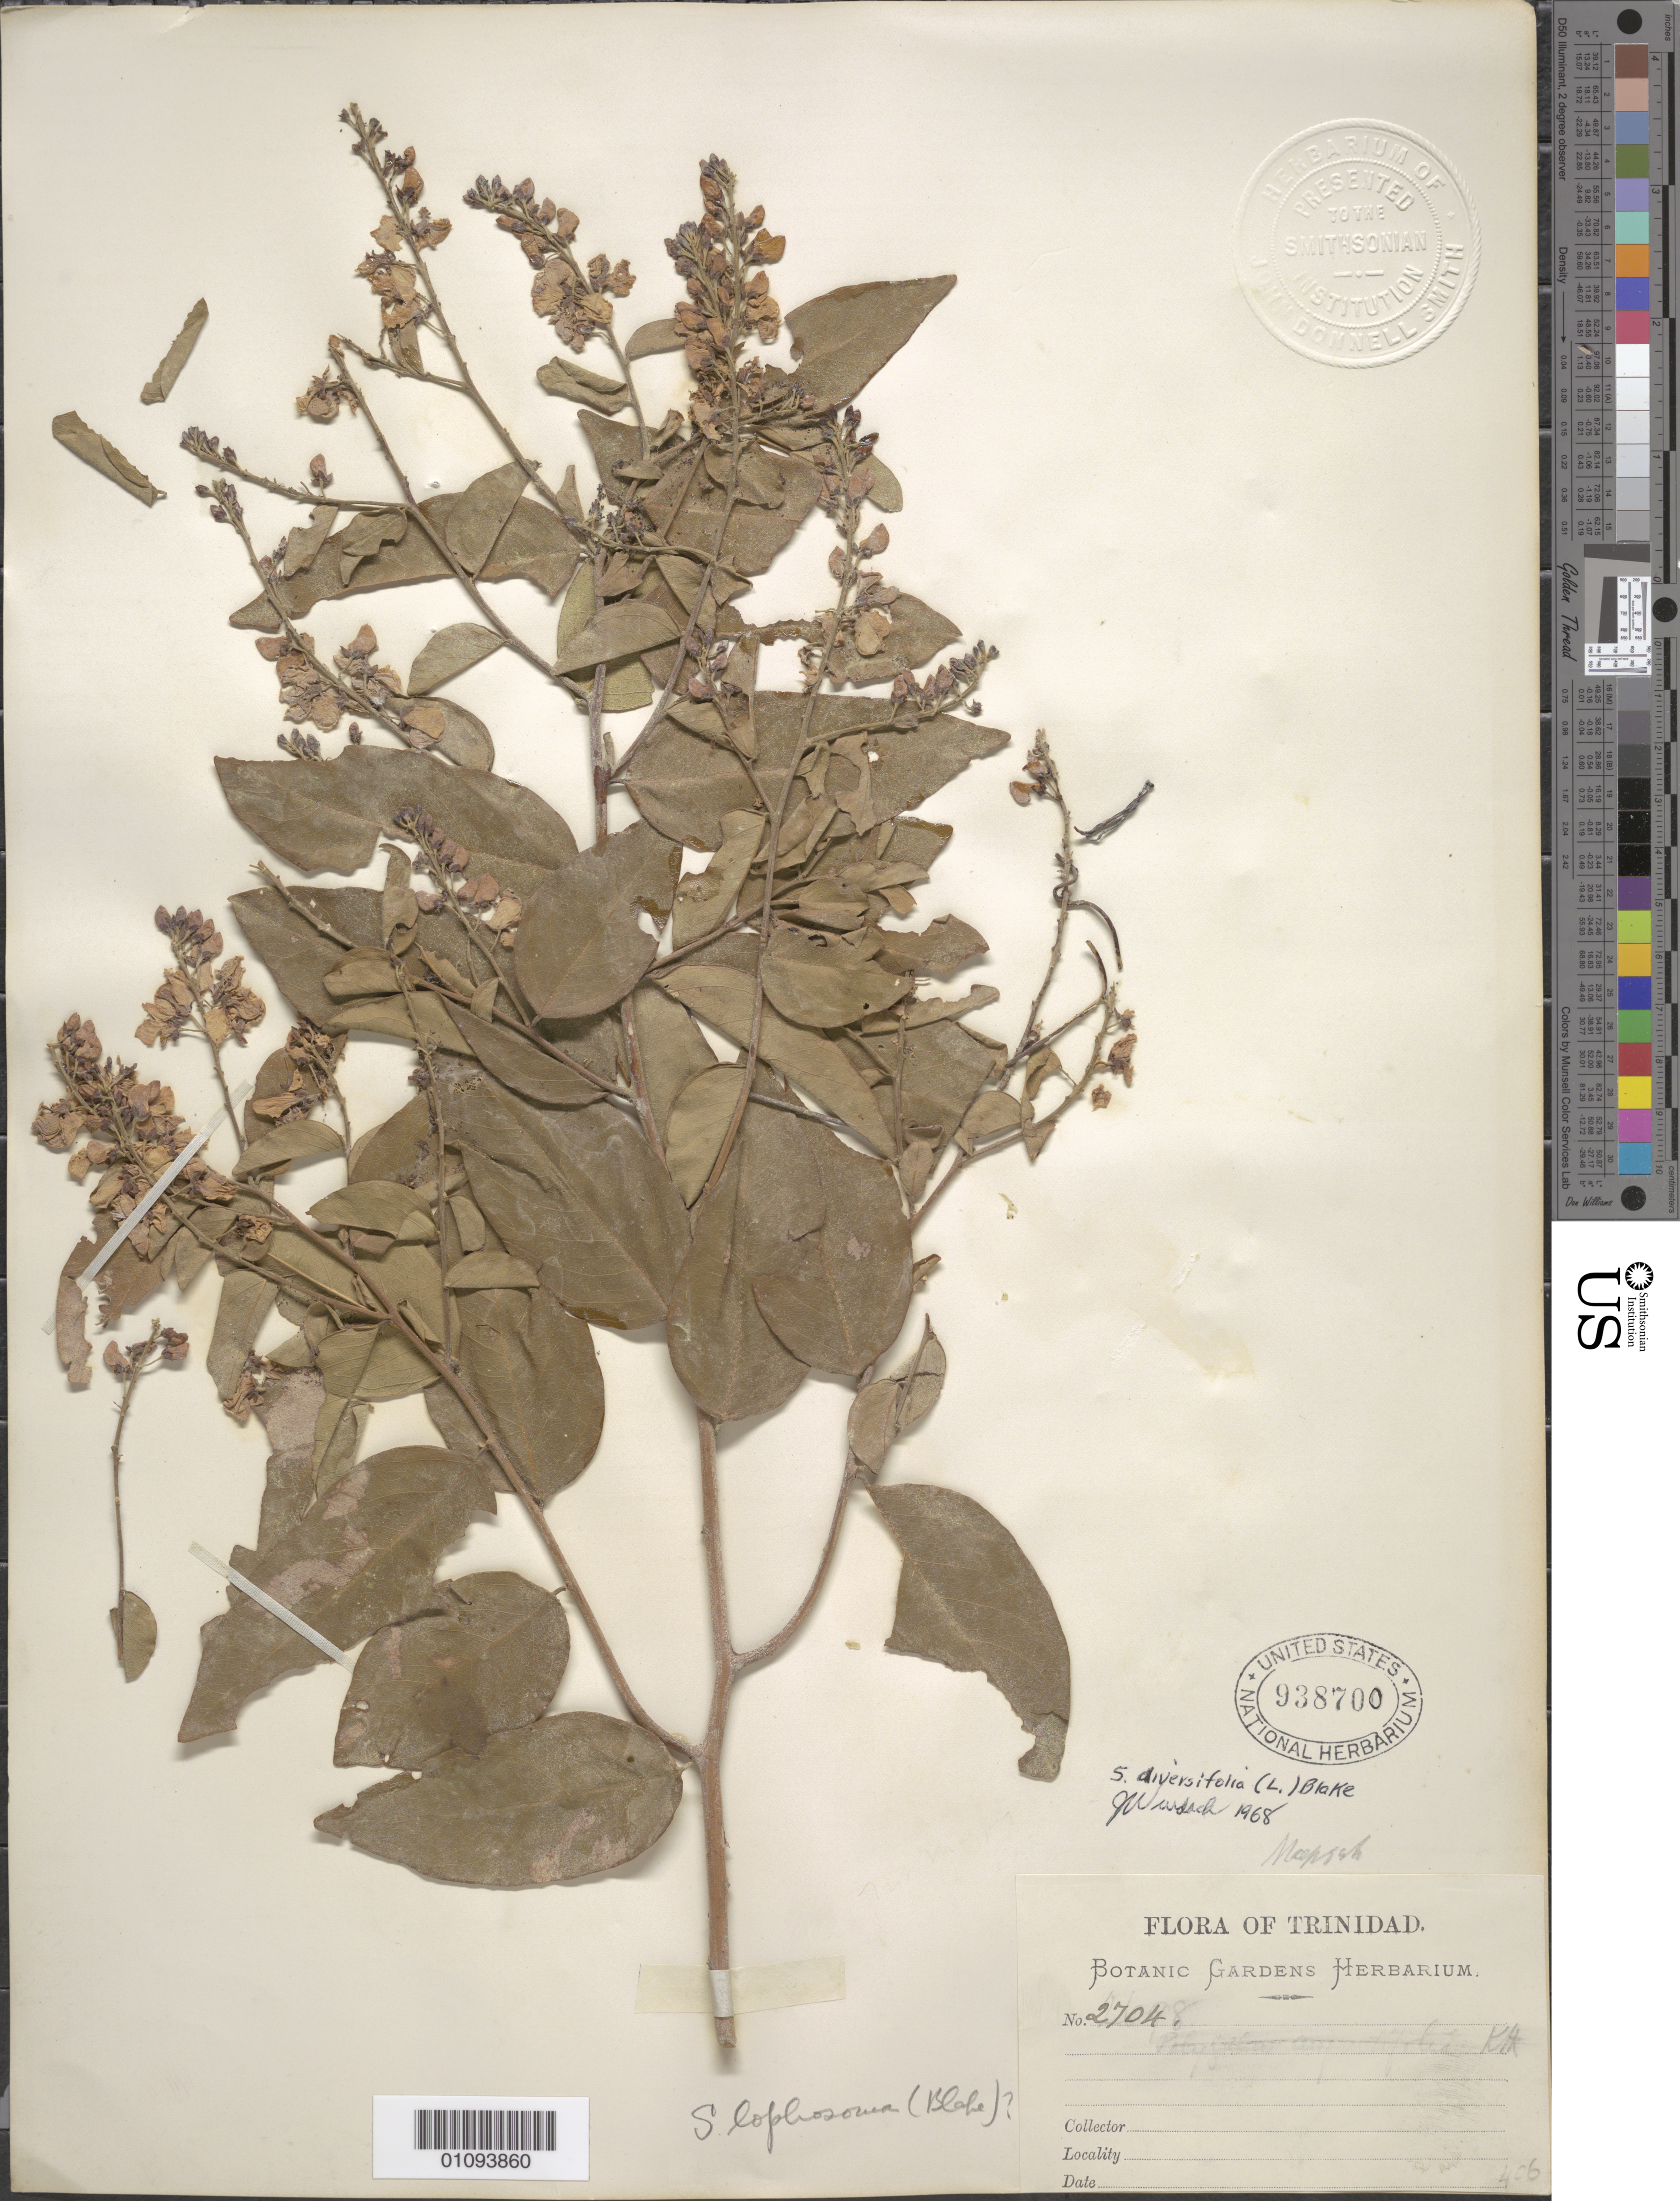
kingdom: Plantae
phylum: Tracheophyta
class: Magnoliopsida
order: Fabales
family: Polygalaceae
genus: Securidaca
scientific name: Securidaca diversifolia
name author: (L.) S.F. Blake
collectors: Botanic Gardens Herbarium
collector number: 2704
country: Trinidad and Tobago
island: Trinidad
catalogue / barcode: US 938700